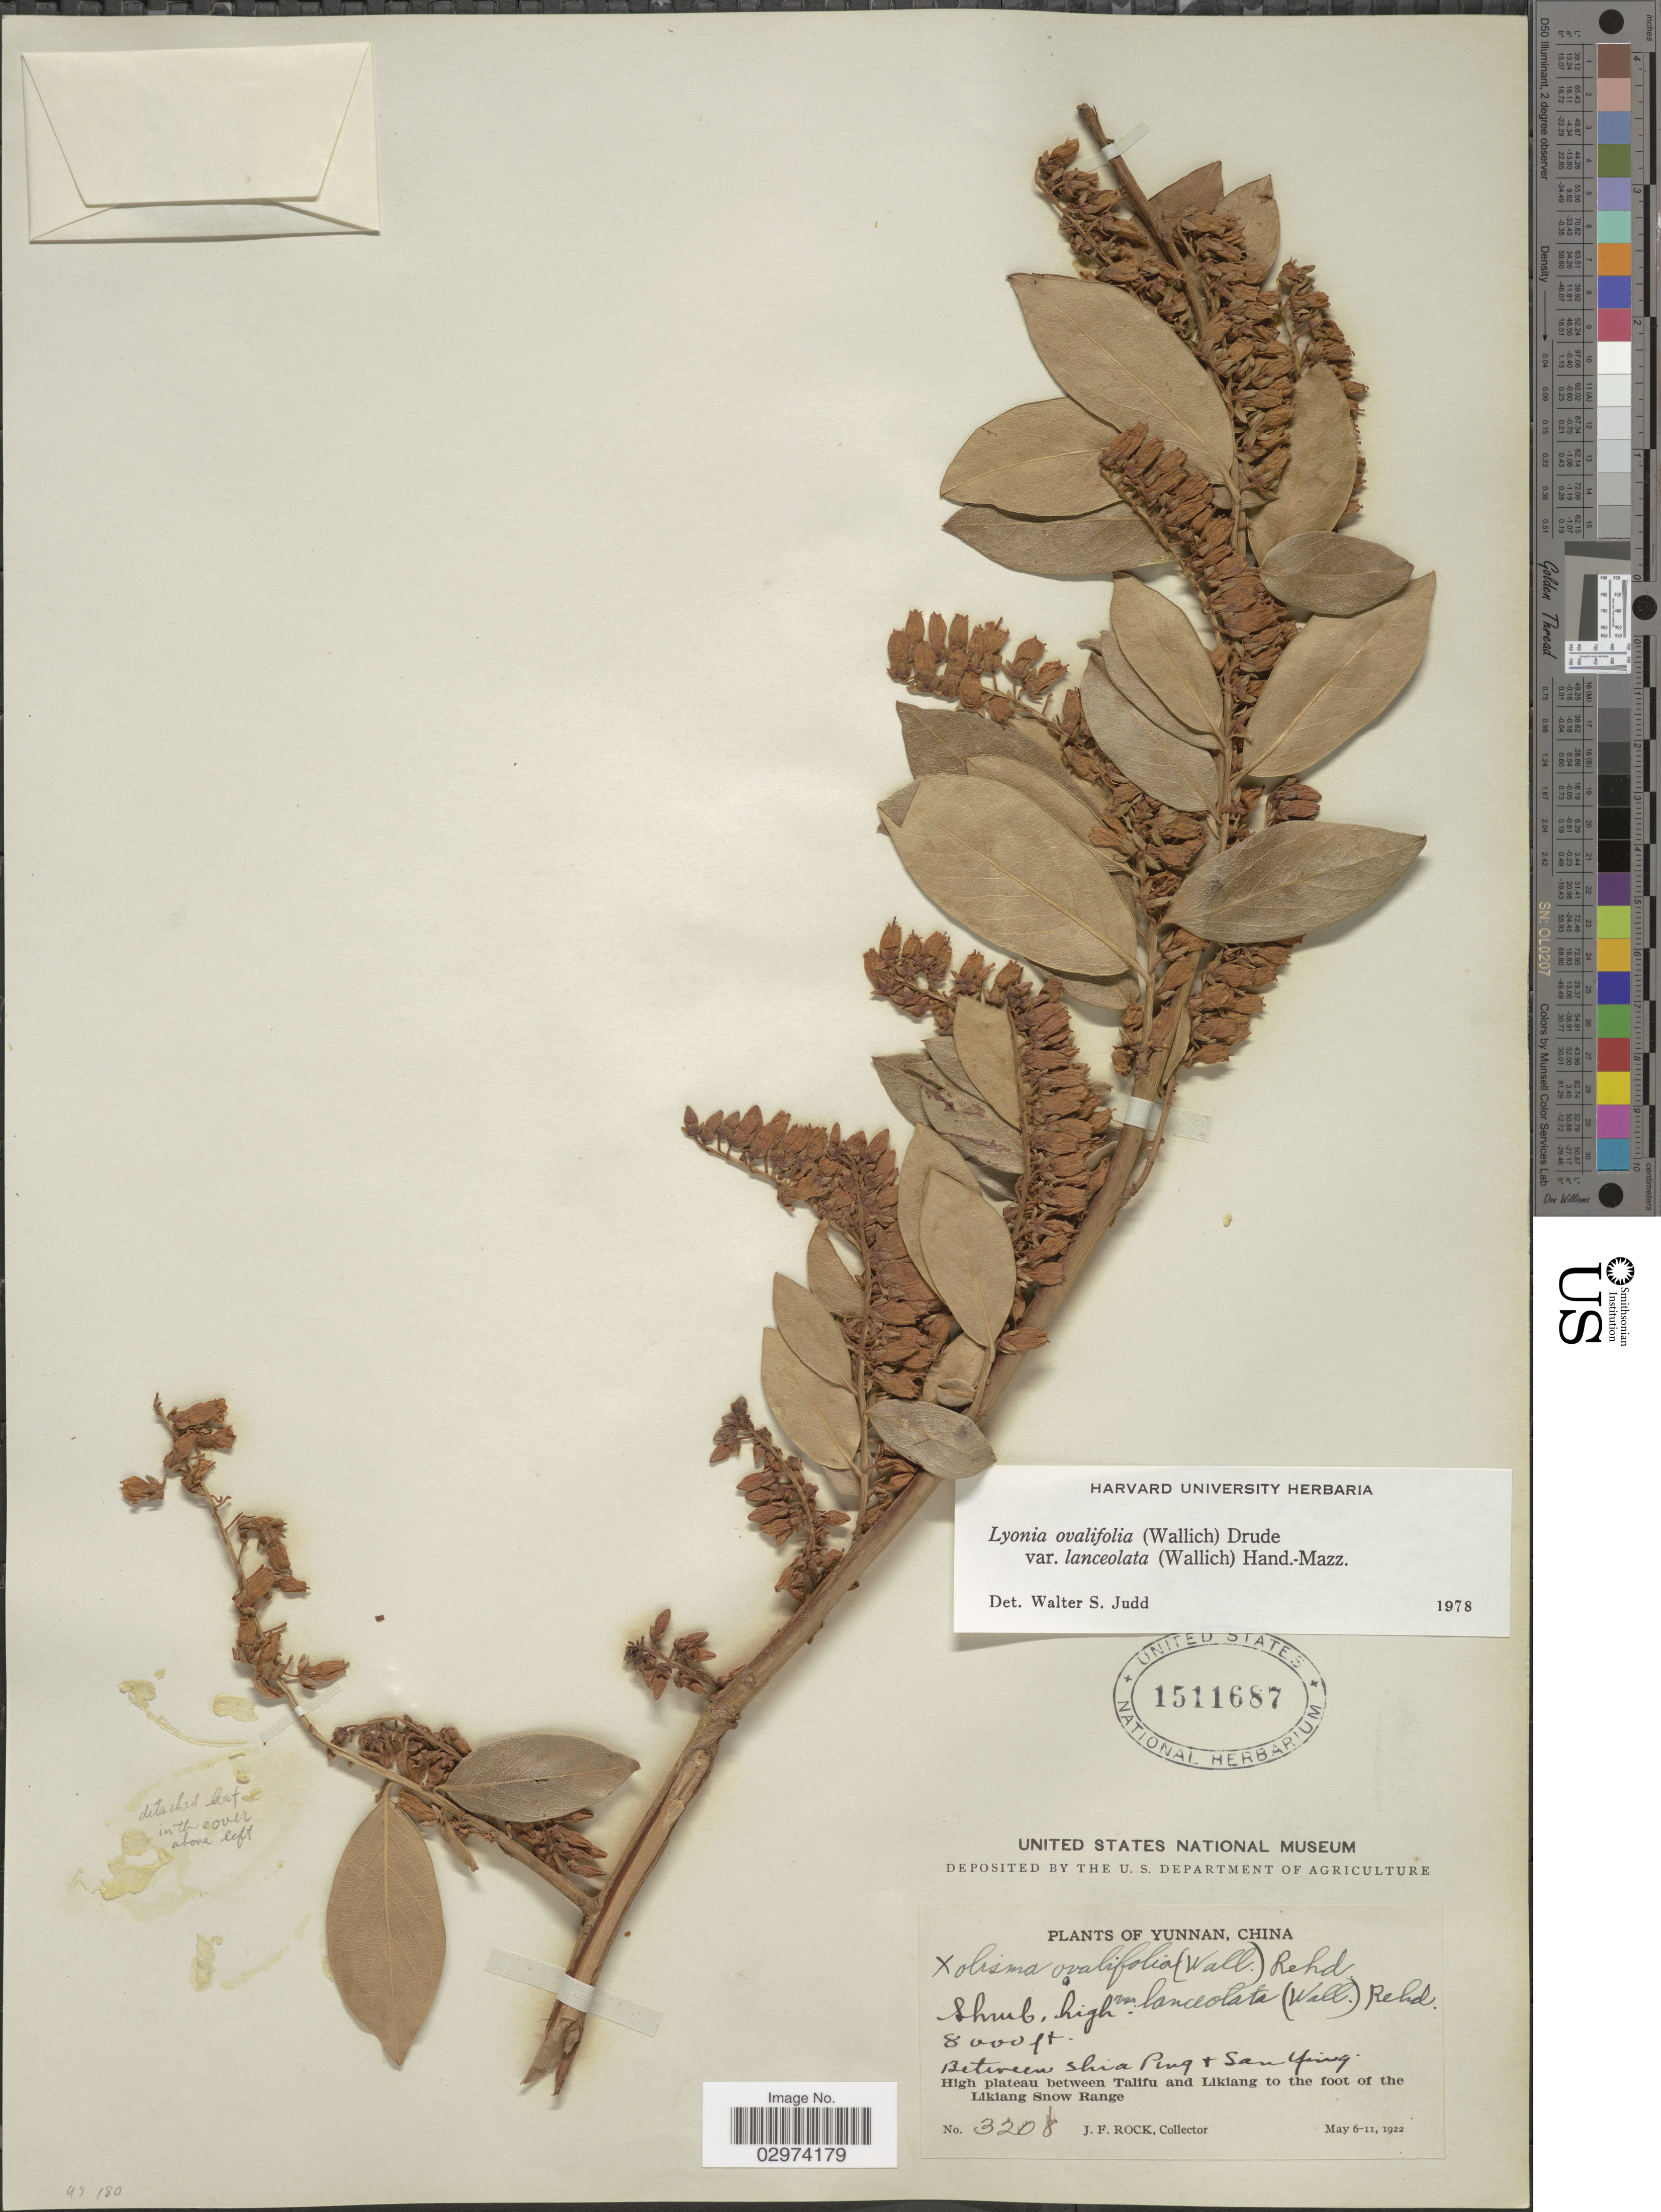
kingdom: Plantae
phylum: Tracheophyta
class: Magnoliopsida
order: Ericales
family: Ericaceae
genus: Lyonia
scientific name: Lyonia ovalifolia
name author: (Wall.) Drude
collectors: J. Rock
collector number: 3208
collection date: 1922-05-06/1922-05-11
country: China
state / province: Yunnan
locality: Between Shia Ping & San Ying. High plateau between Talifu and Likiang to the foot of the Likiang Snow Range.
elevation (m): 2438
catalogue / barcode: US 1511687